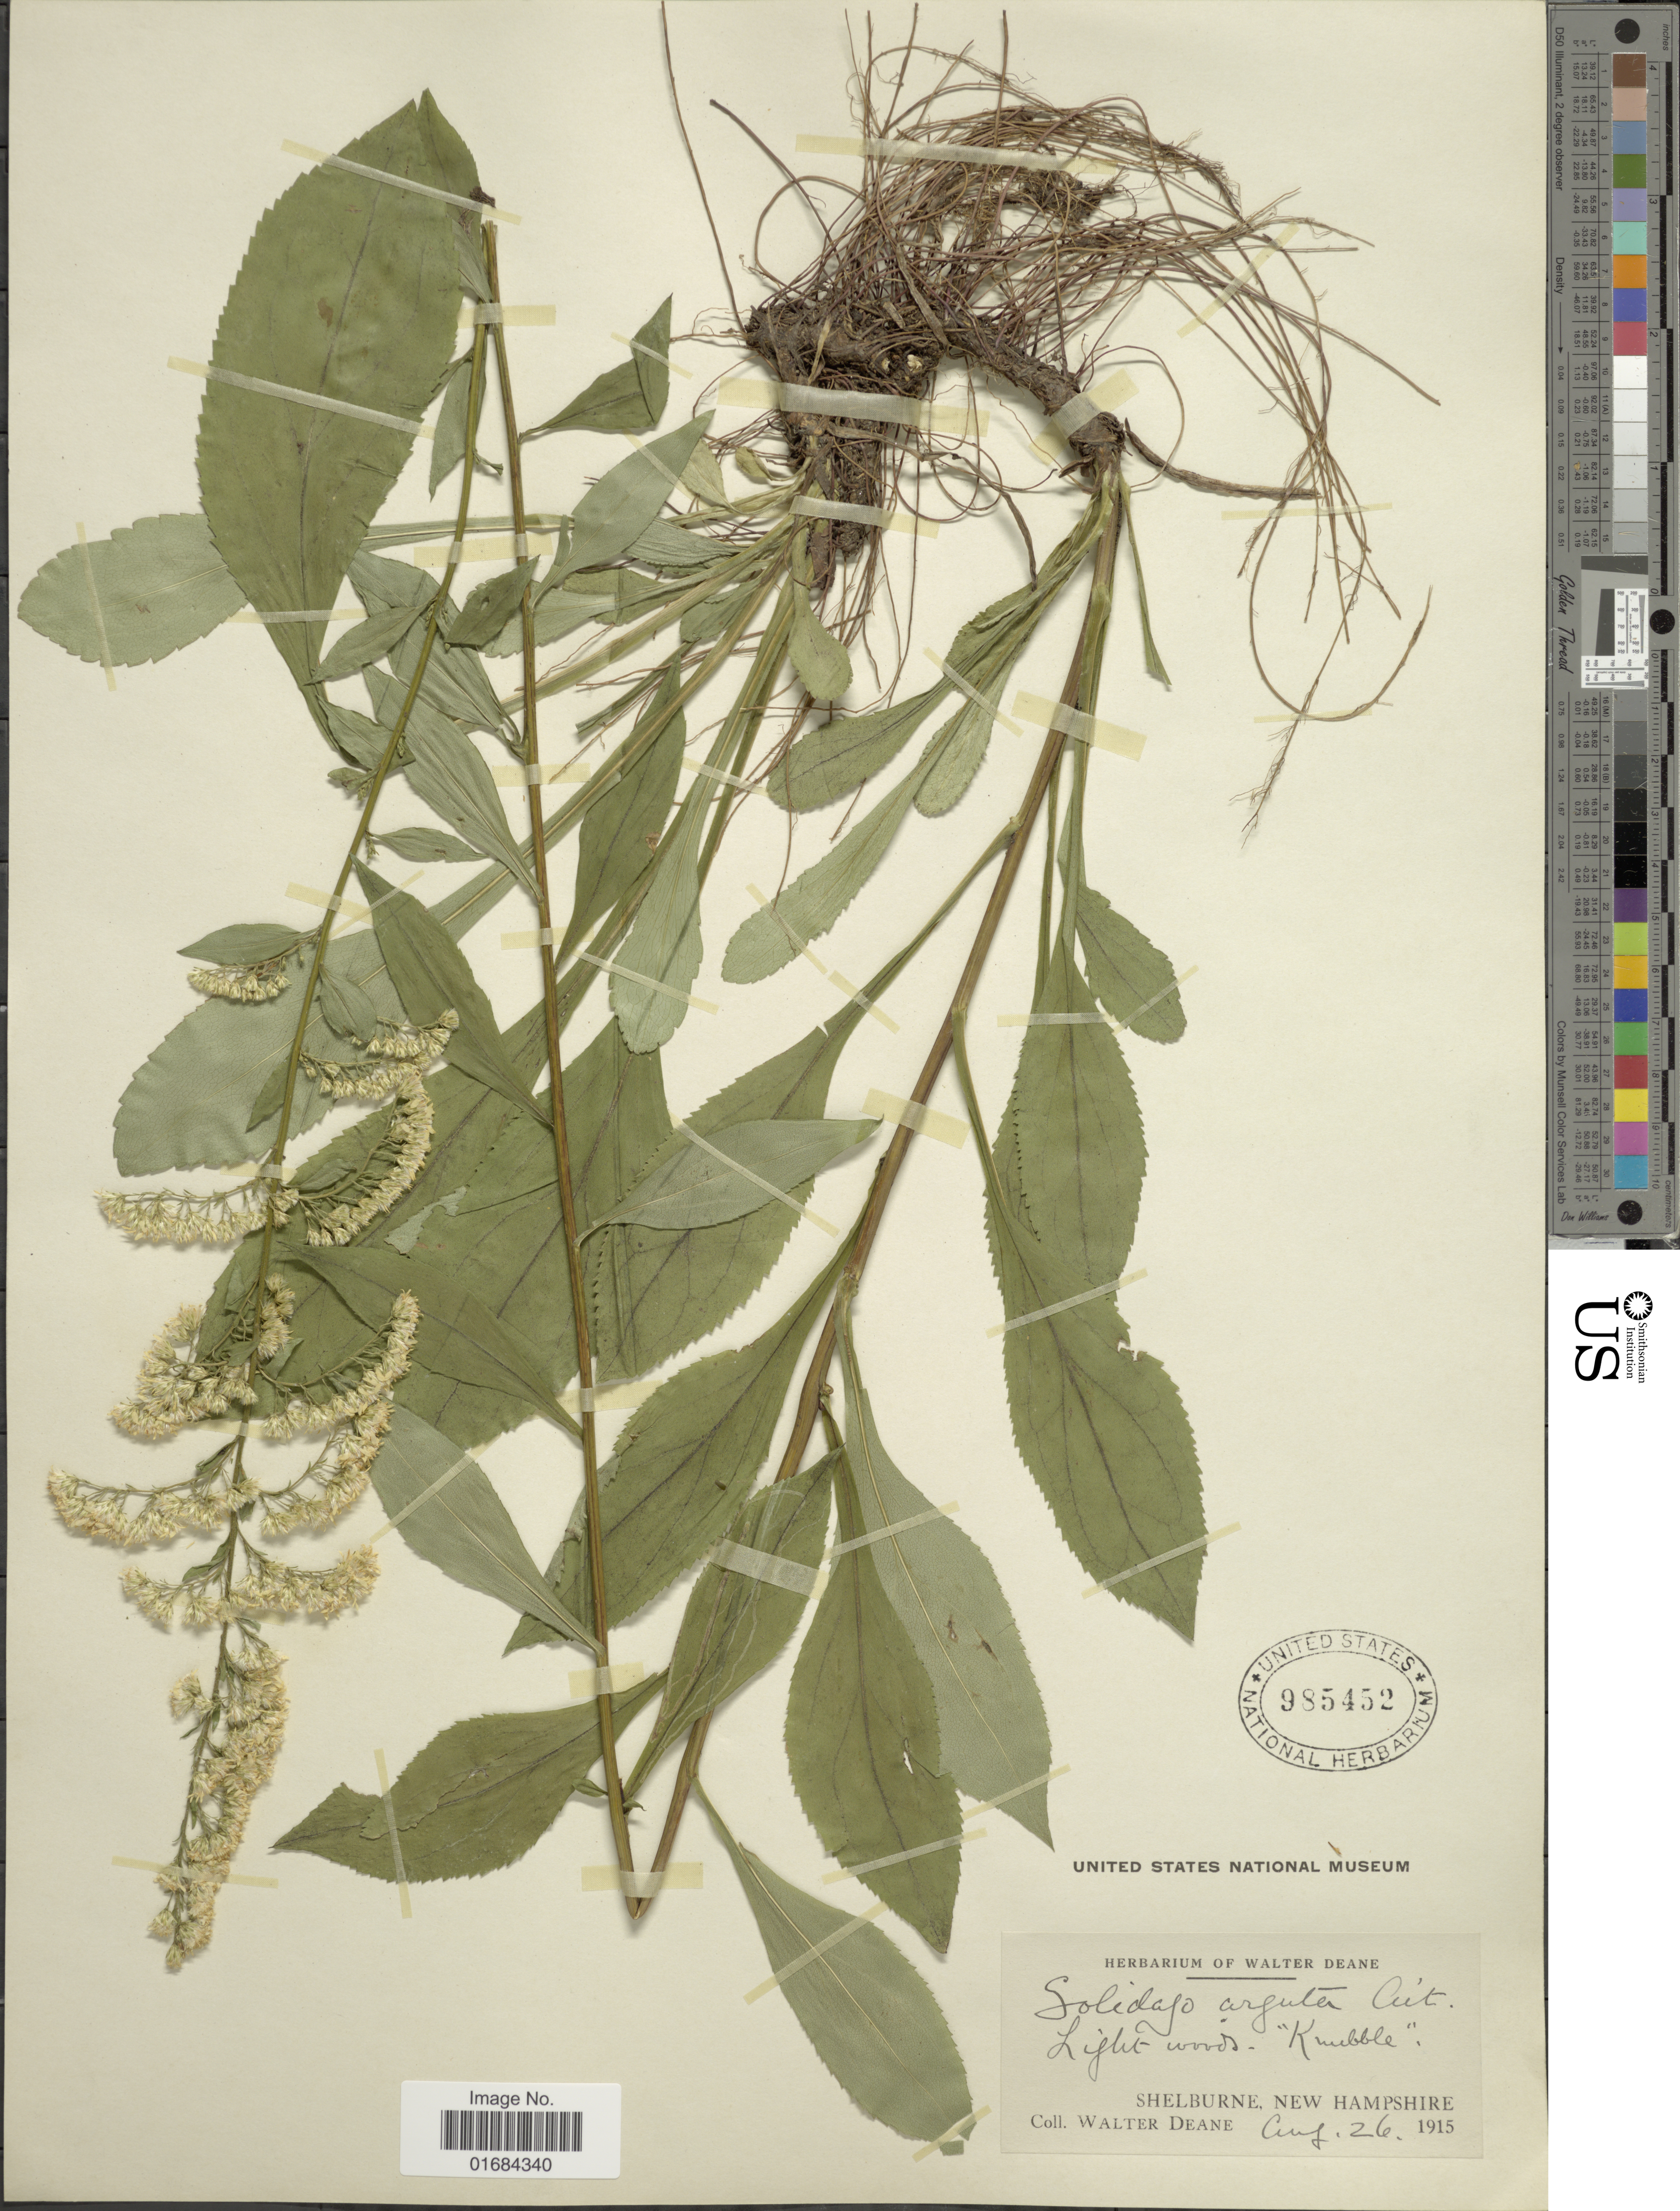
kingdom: Plantae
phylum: Tracheophyta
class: Magnoliopsida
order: Asterales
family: Asteraceae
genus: Solidago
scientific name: Solidago arguta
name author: Aiton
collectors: W. Deane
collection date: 1915-08-26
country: United States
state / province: New Hampshire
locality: Light woods "knubble" Shelburne.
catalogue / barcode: US 985452